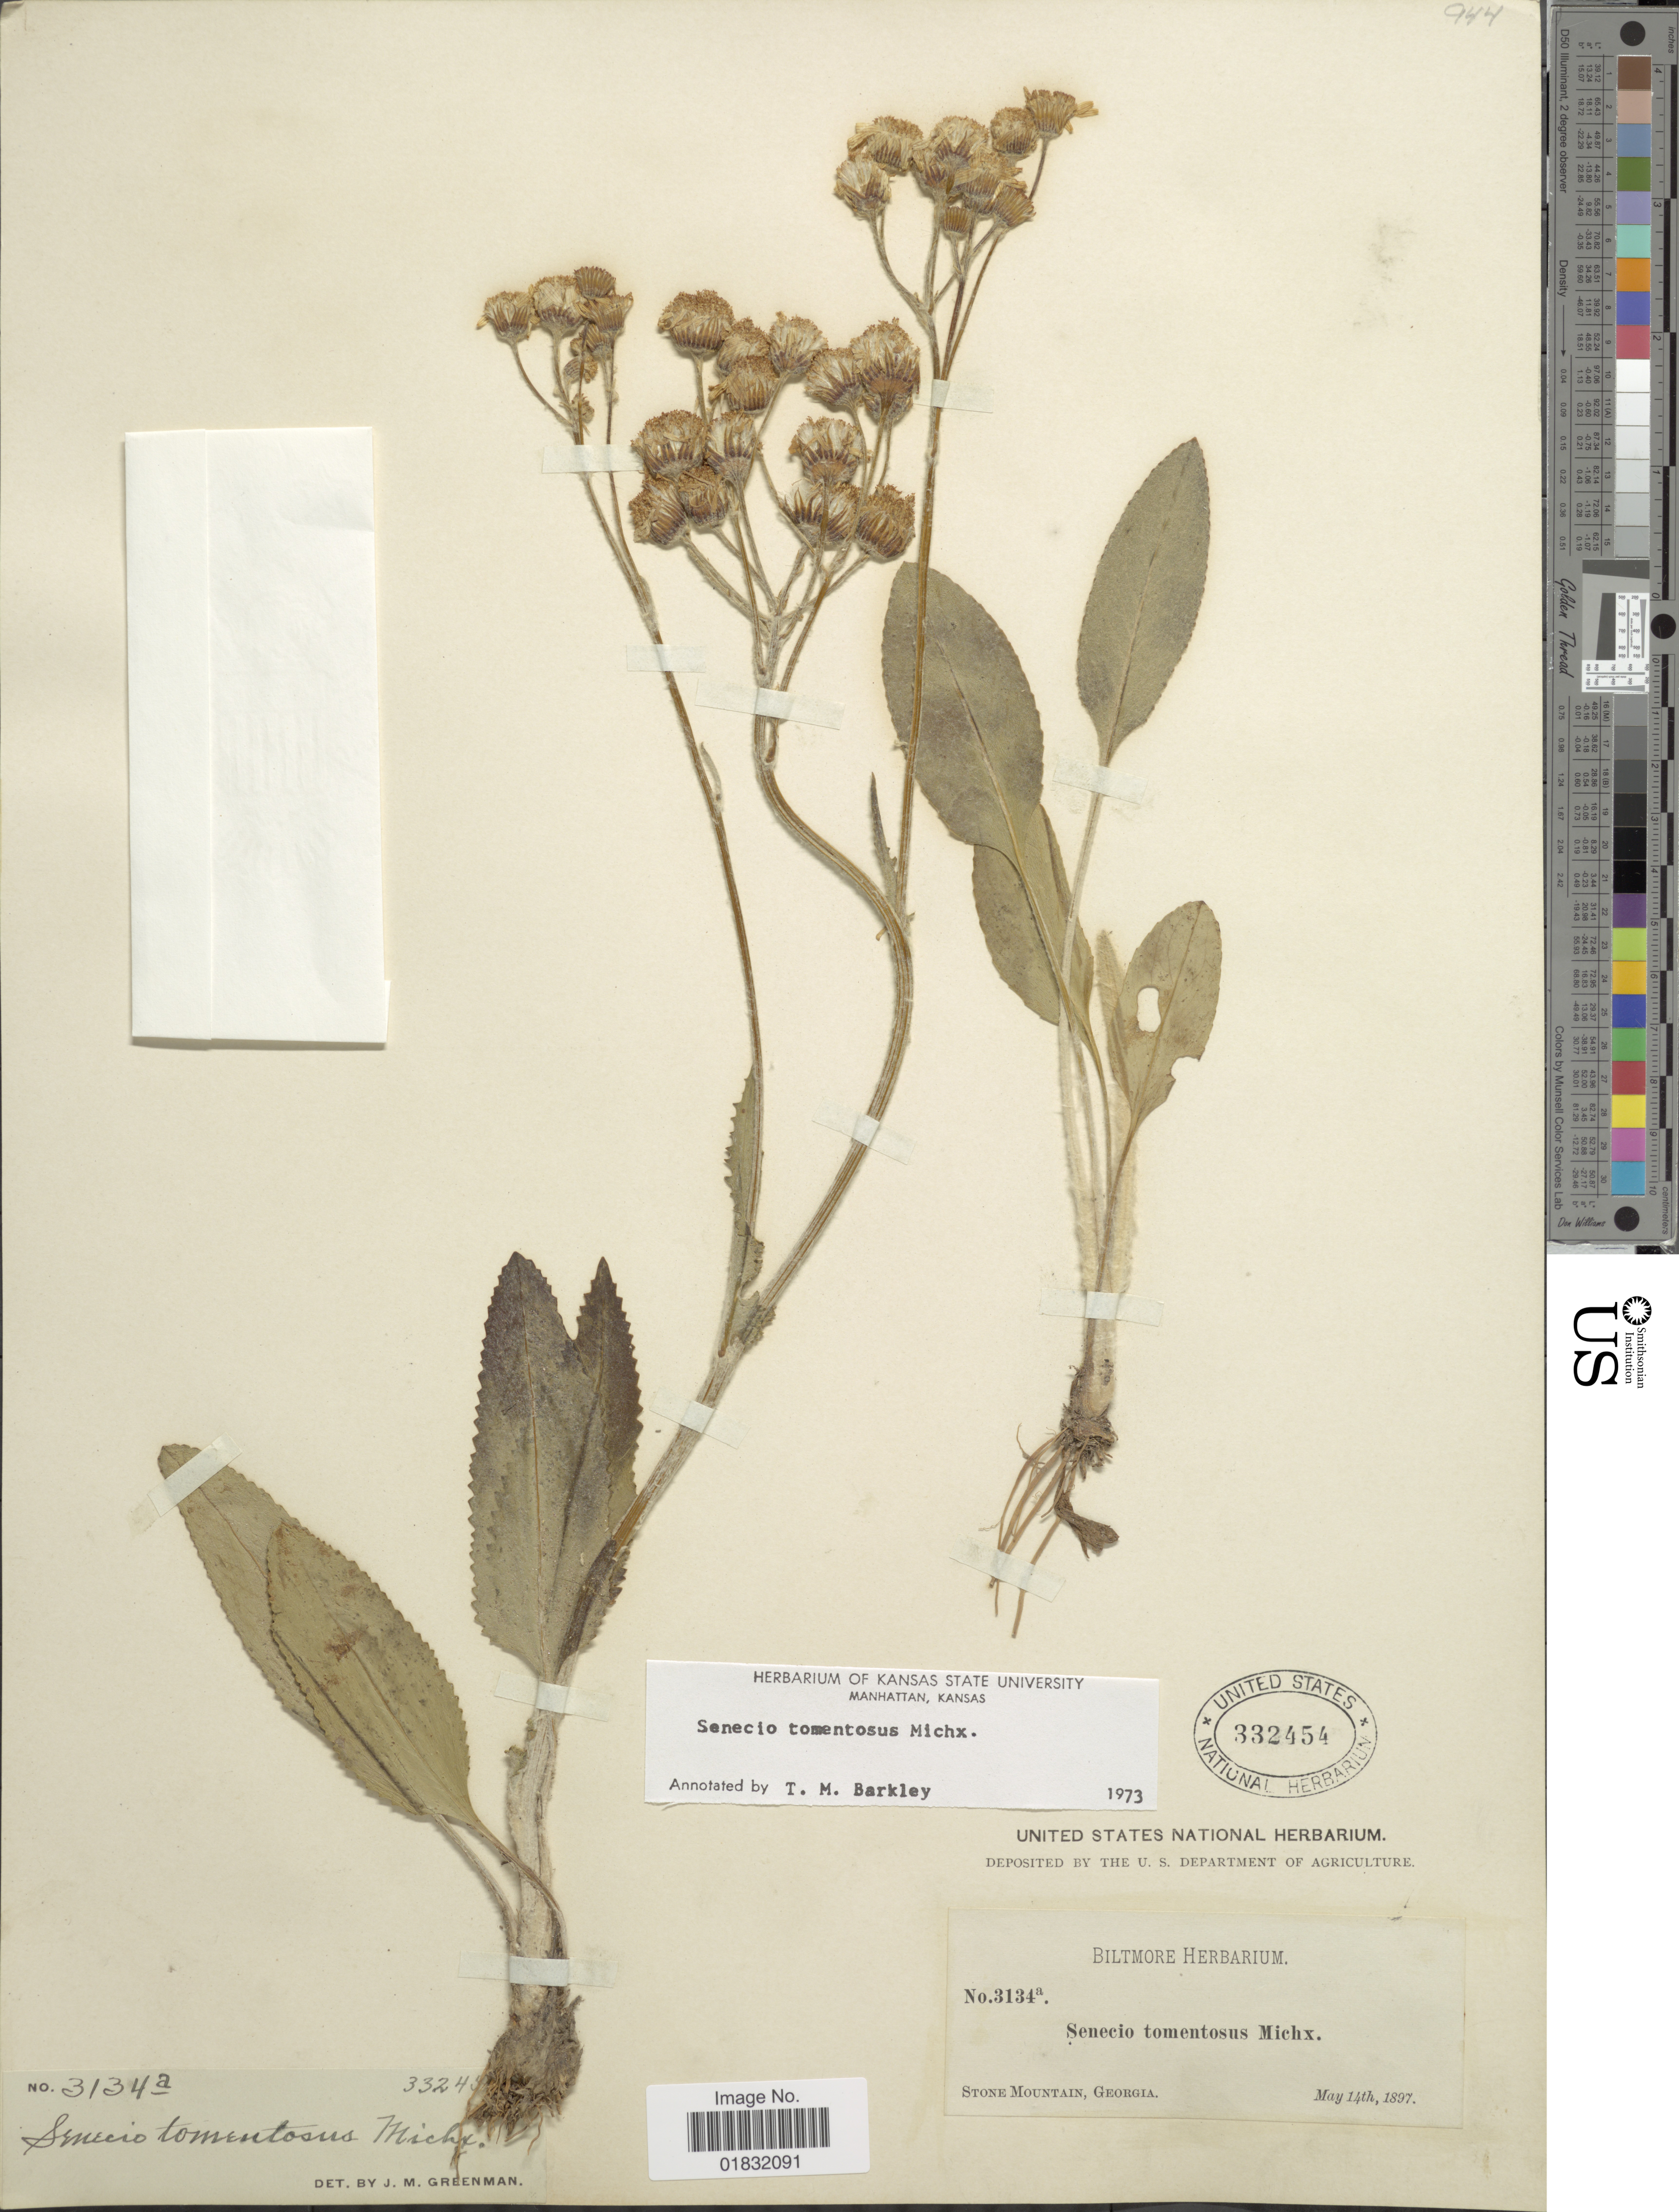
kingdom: Plantae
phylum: Tracheophyta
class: Magnoliopsida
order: Asterales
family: Asteraceae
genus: Packera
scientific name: Packera dubia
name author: (Spreng.) Trock & Mabb.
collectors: ex herb. Biltmore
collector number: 3134a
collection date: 1897-05-14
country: United States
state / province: Georgia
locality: Stone Mountain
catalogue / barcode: US 332454